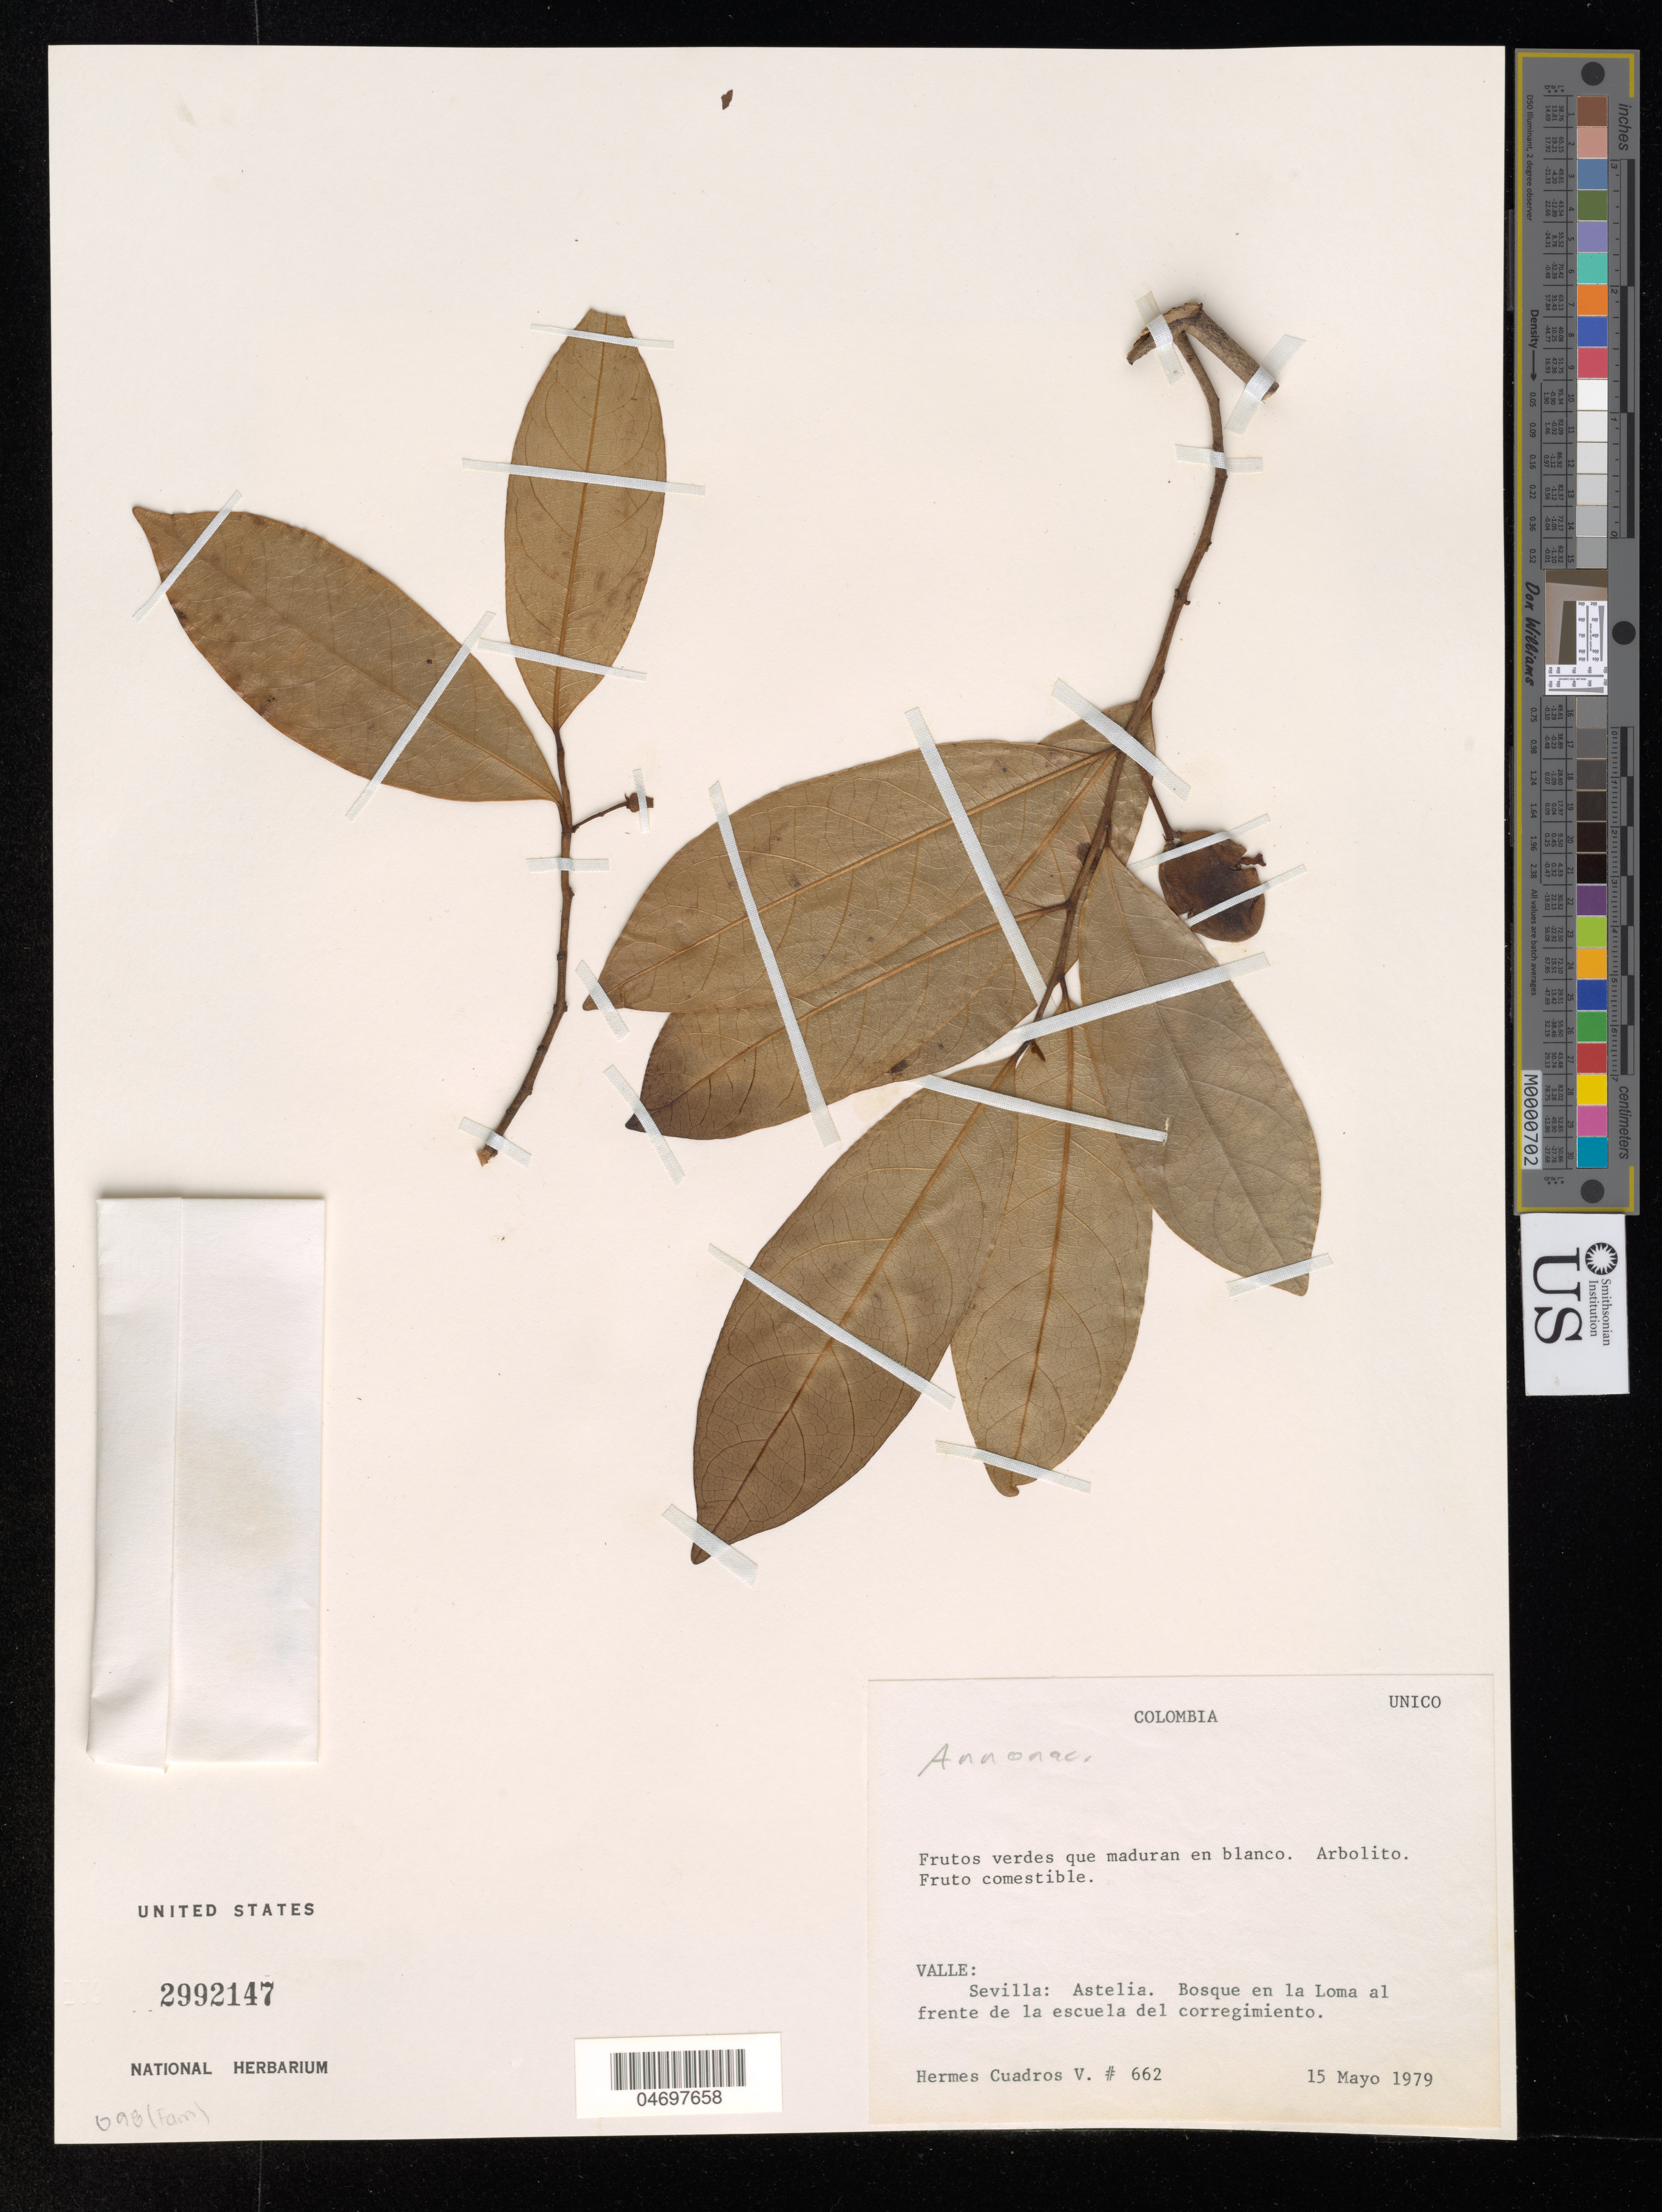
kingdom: Plantae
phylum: Tracheophyta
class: Magnoliopsida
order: Magnoliales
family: Annonaceae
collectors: H. Cuadros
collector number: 662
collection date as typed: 15 May 1979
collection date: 1979-05-15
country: Colombia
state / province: Valle del Cauca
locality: Sevilla: Astelia.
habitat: Bosque en la Loma al frente de la escuela del corregimiento.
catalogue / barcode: US 2992147